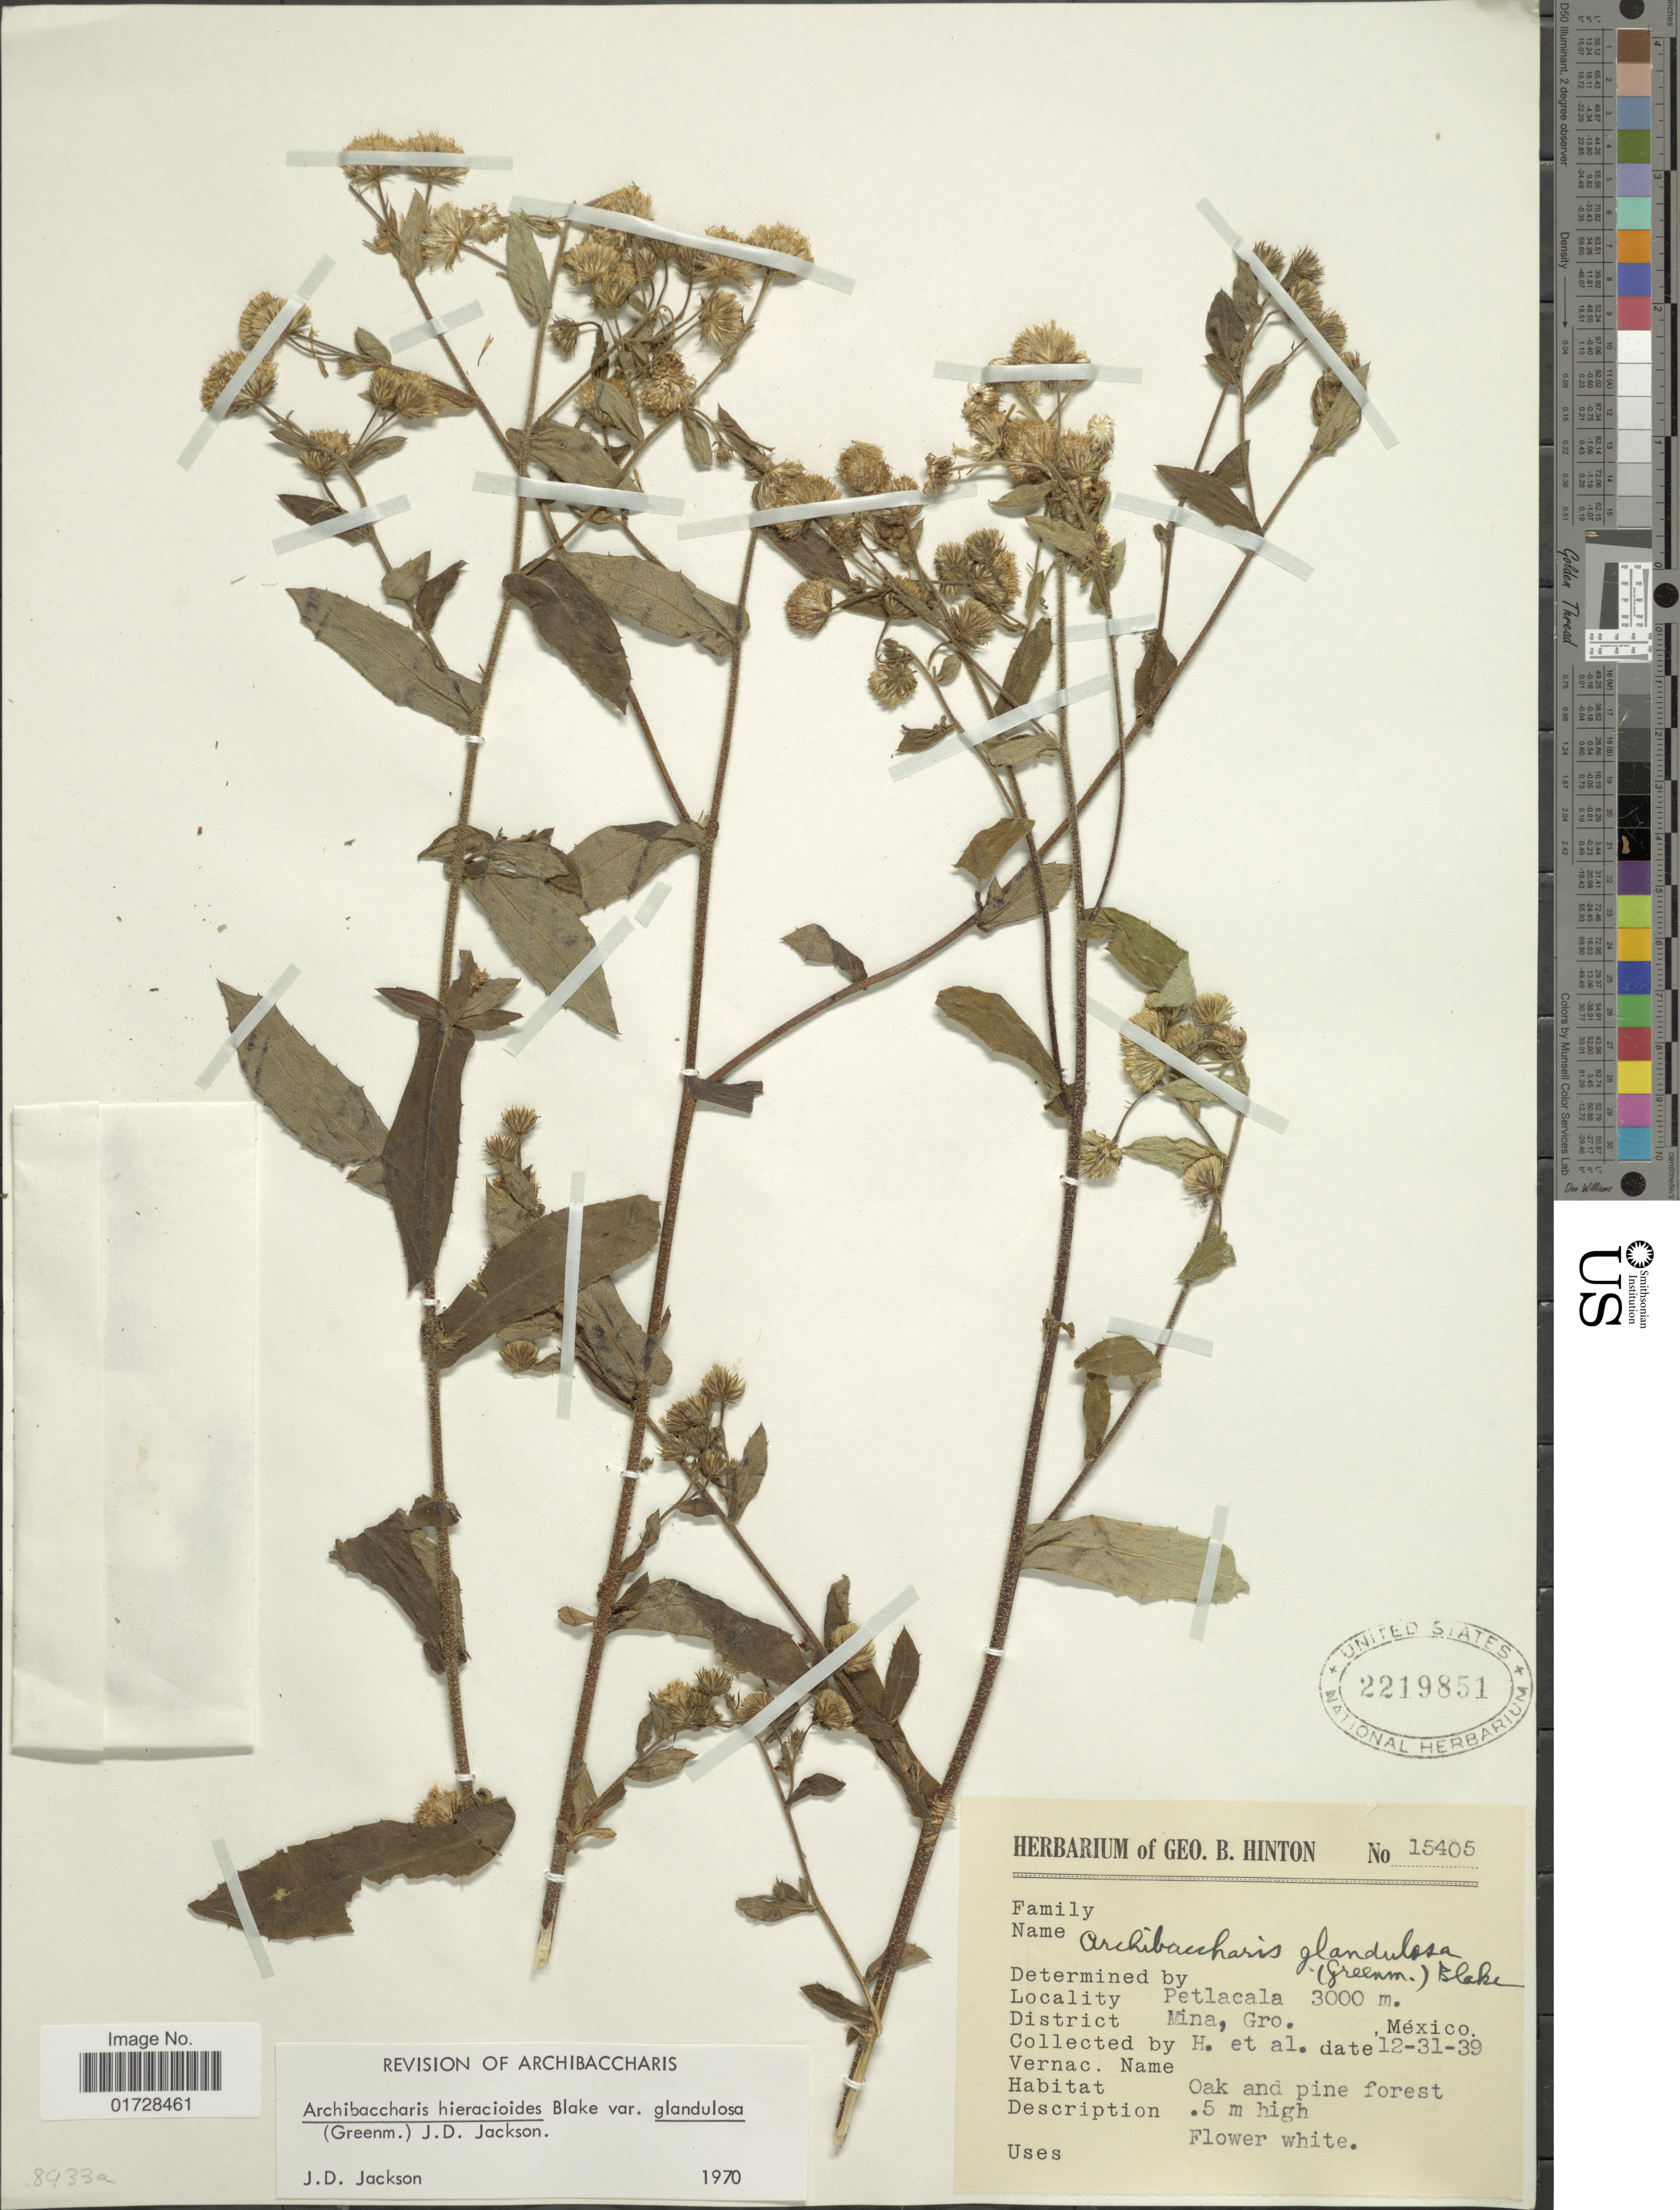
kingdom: Plantae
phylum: Tracheophyta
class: Magnoliopsida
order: Asterales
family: Asteraceae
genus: Archibaccharis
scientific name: Archibaccharis hieracioides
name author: (S.F. Blake) S.F. Blake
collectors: G. B. Hinton & et al.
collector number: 15405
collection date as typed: Transcribed d/m/y: 31/12/39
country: Mexico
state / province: Guerrero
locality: Petlacala, District Mina, Gro.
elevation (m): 3000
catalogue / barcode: US 2219851